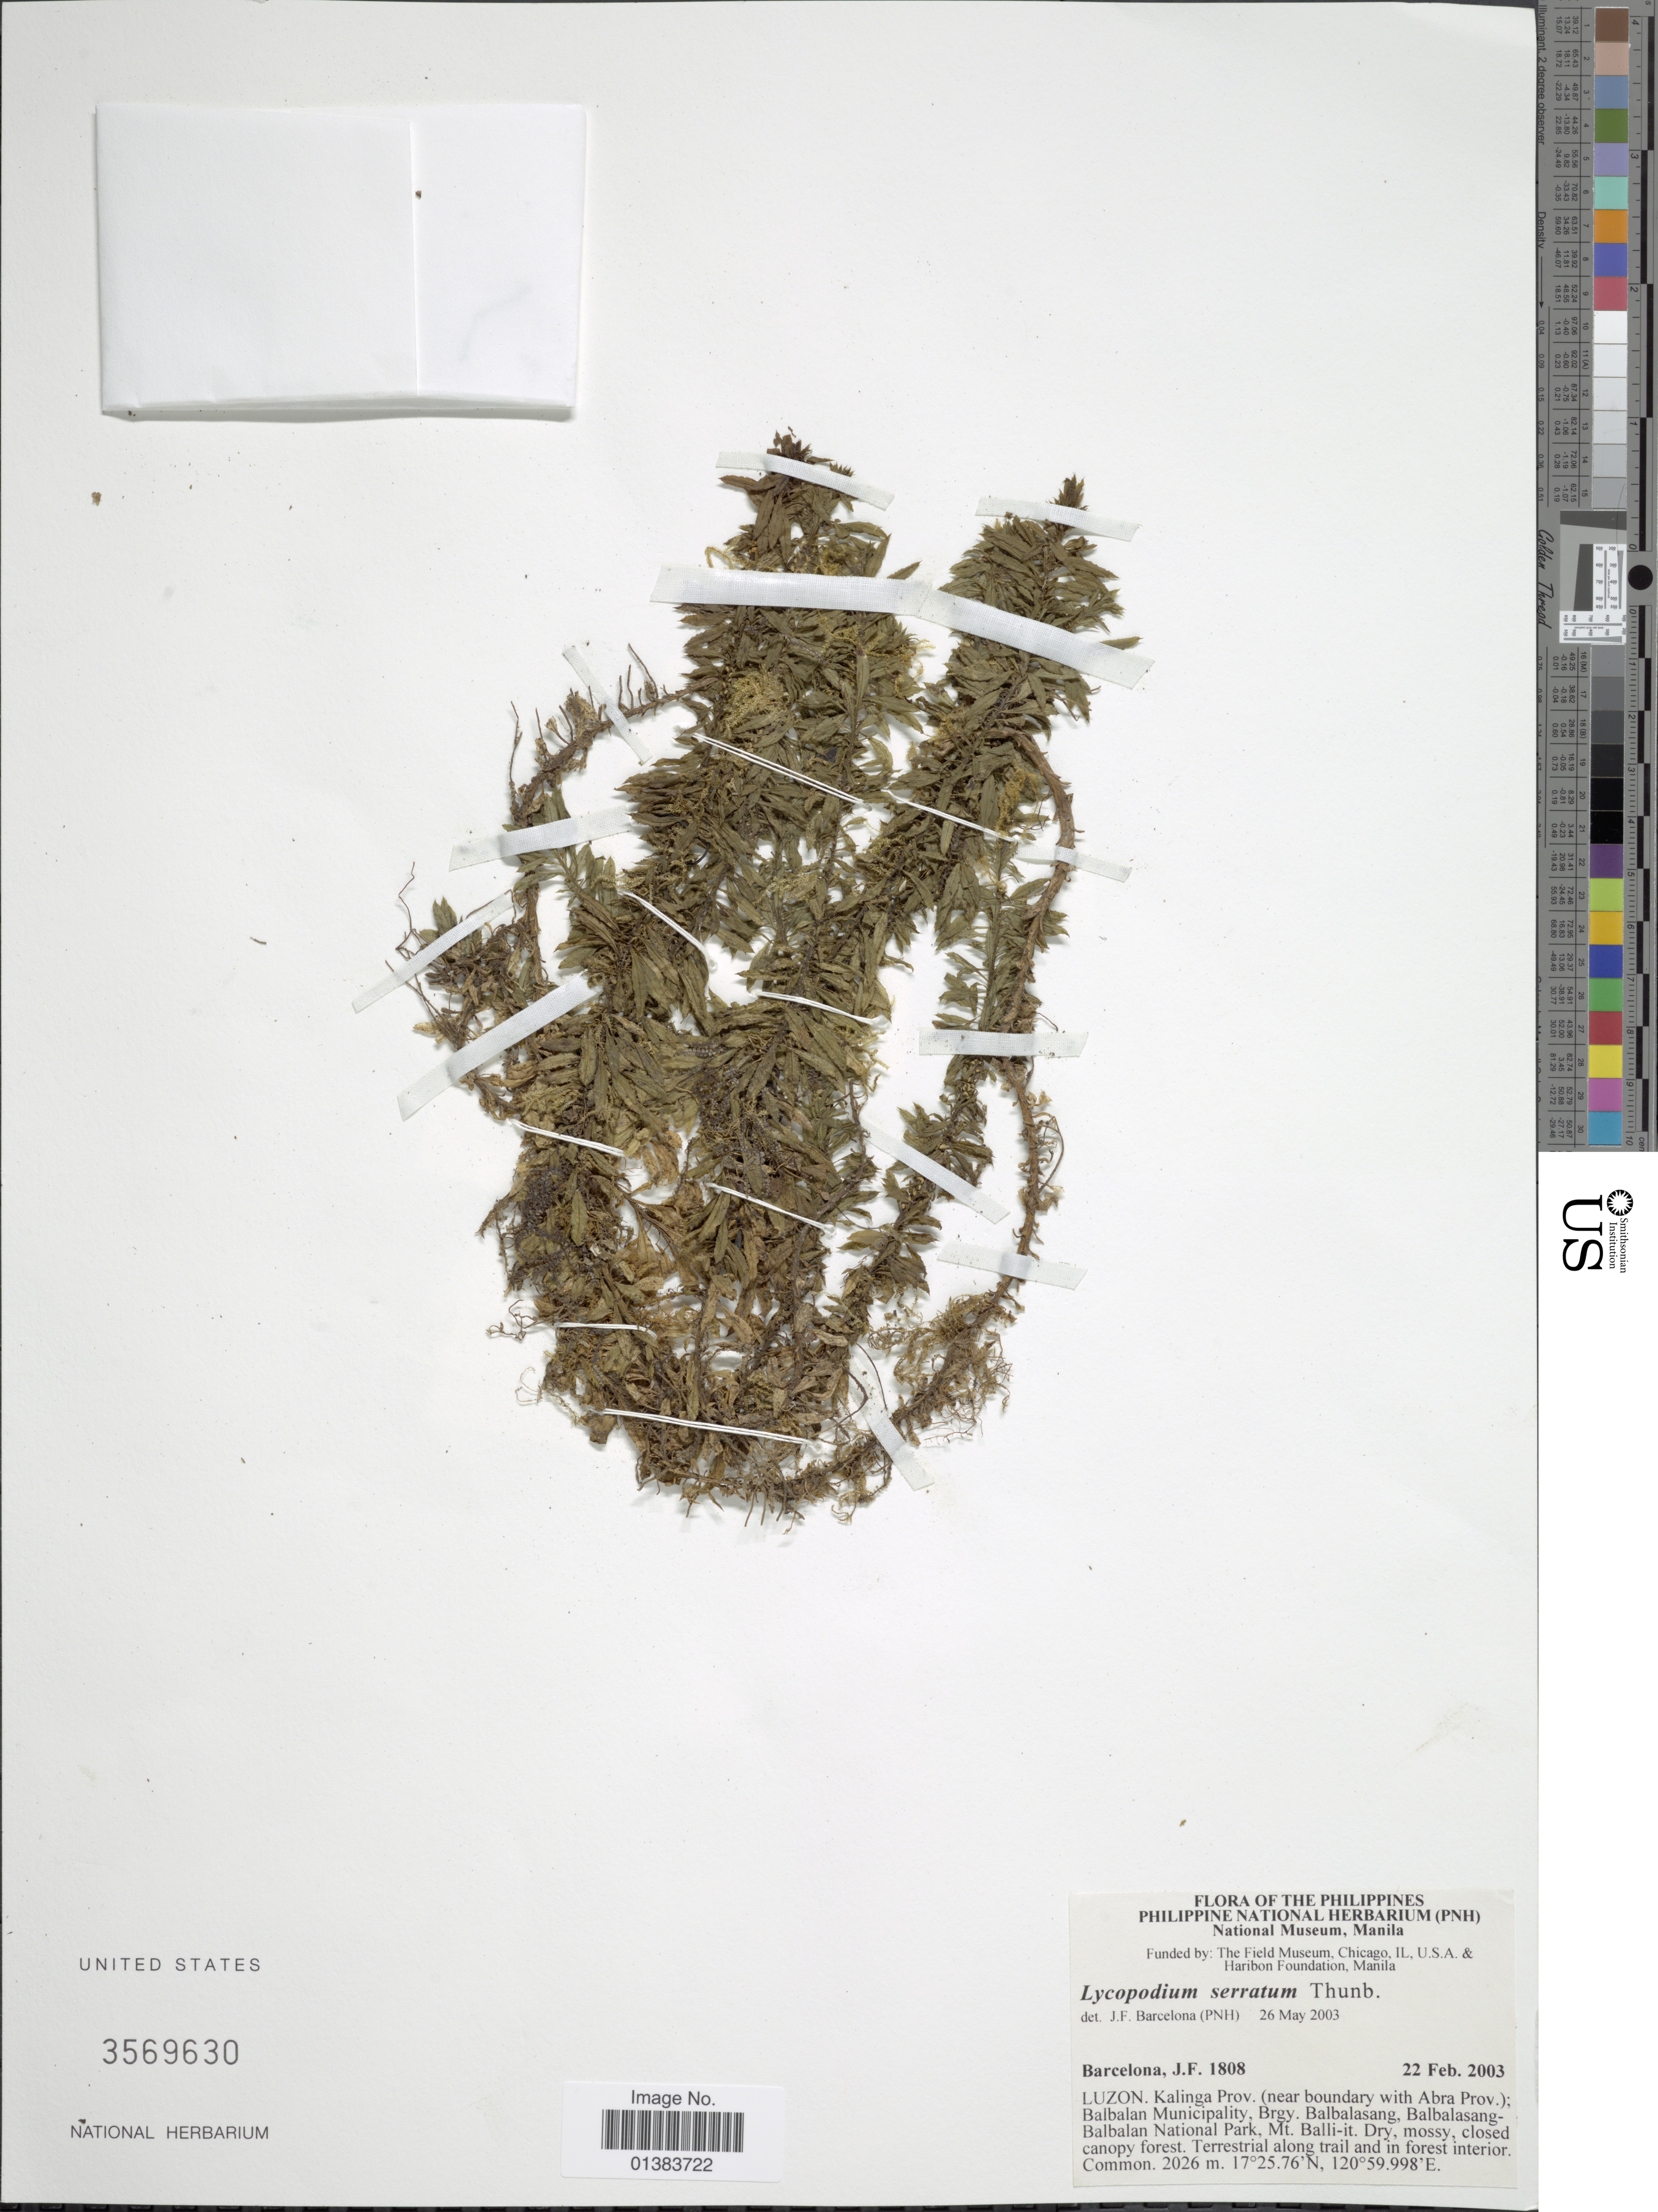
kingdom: Plantae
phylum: Tracheophyta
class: Lycopodiopsida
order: Lycopodiales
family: Lycopodiaceae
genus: Huperzia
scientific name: Huperzia serrata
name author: (Thunb.) Trevis.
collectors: J. F. Barcelona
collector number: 1808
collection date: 2003-02-22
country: Philippines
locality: Luzon. Kalinga Prov. (near boundary with Abra Prov.); Balbalan Municipality, Brgy. Balbalasang, Balbalasang-Balbalan National Park, Mt. Balli-it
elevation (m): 2026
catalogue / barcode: US 3569630